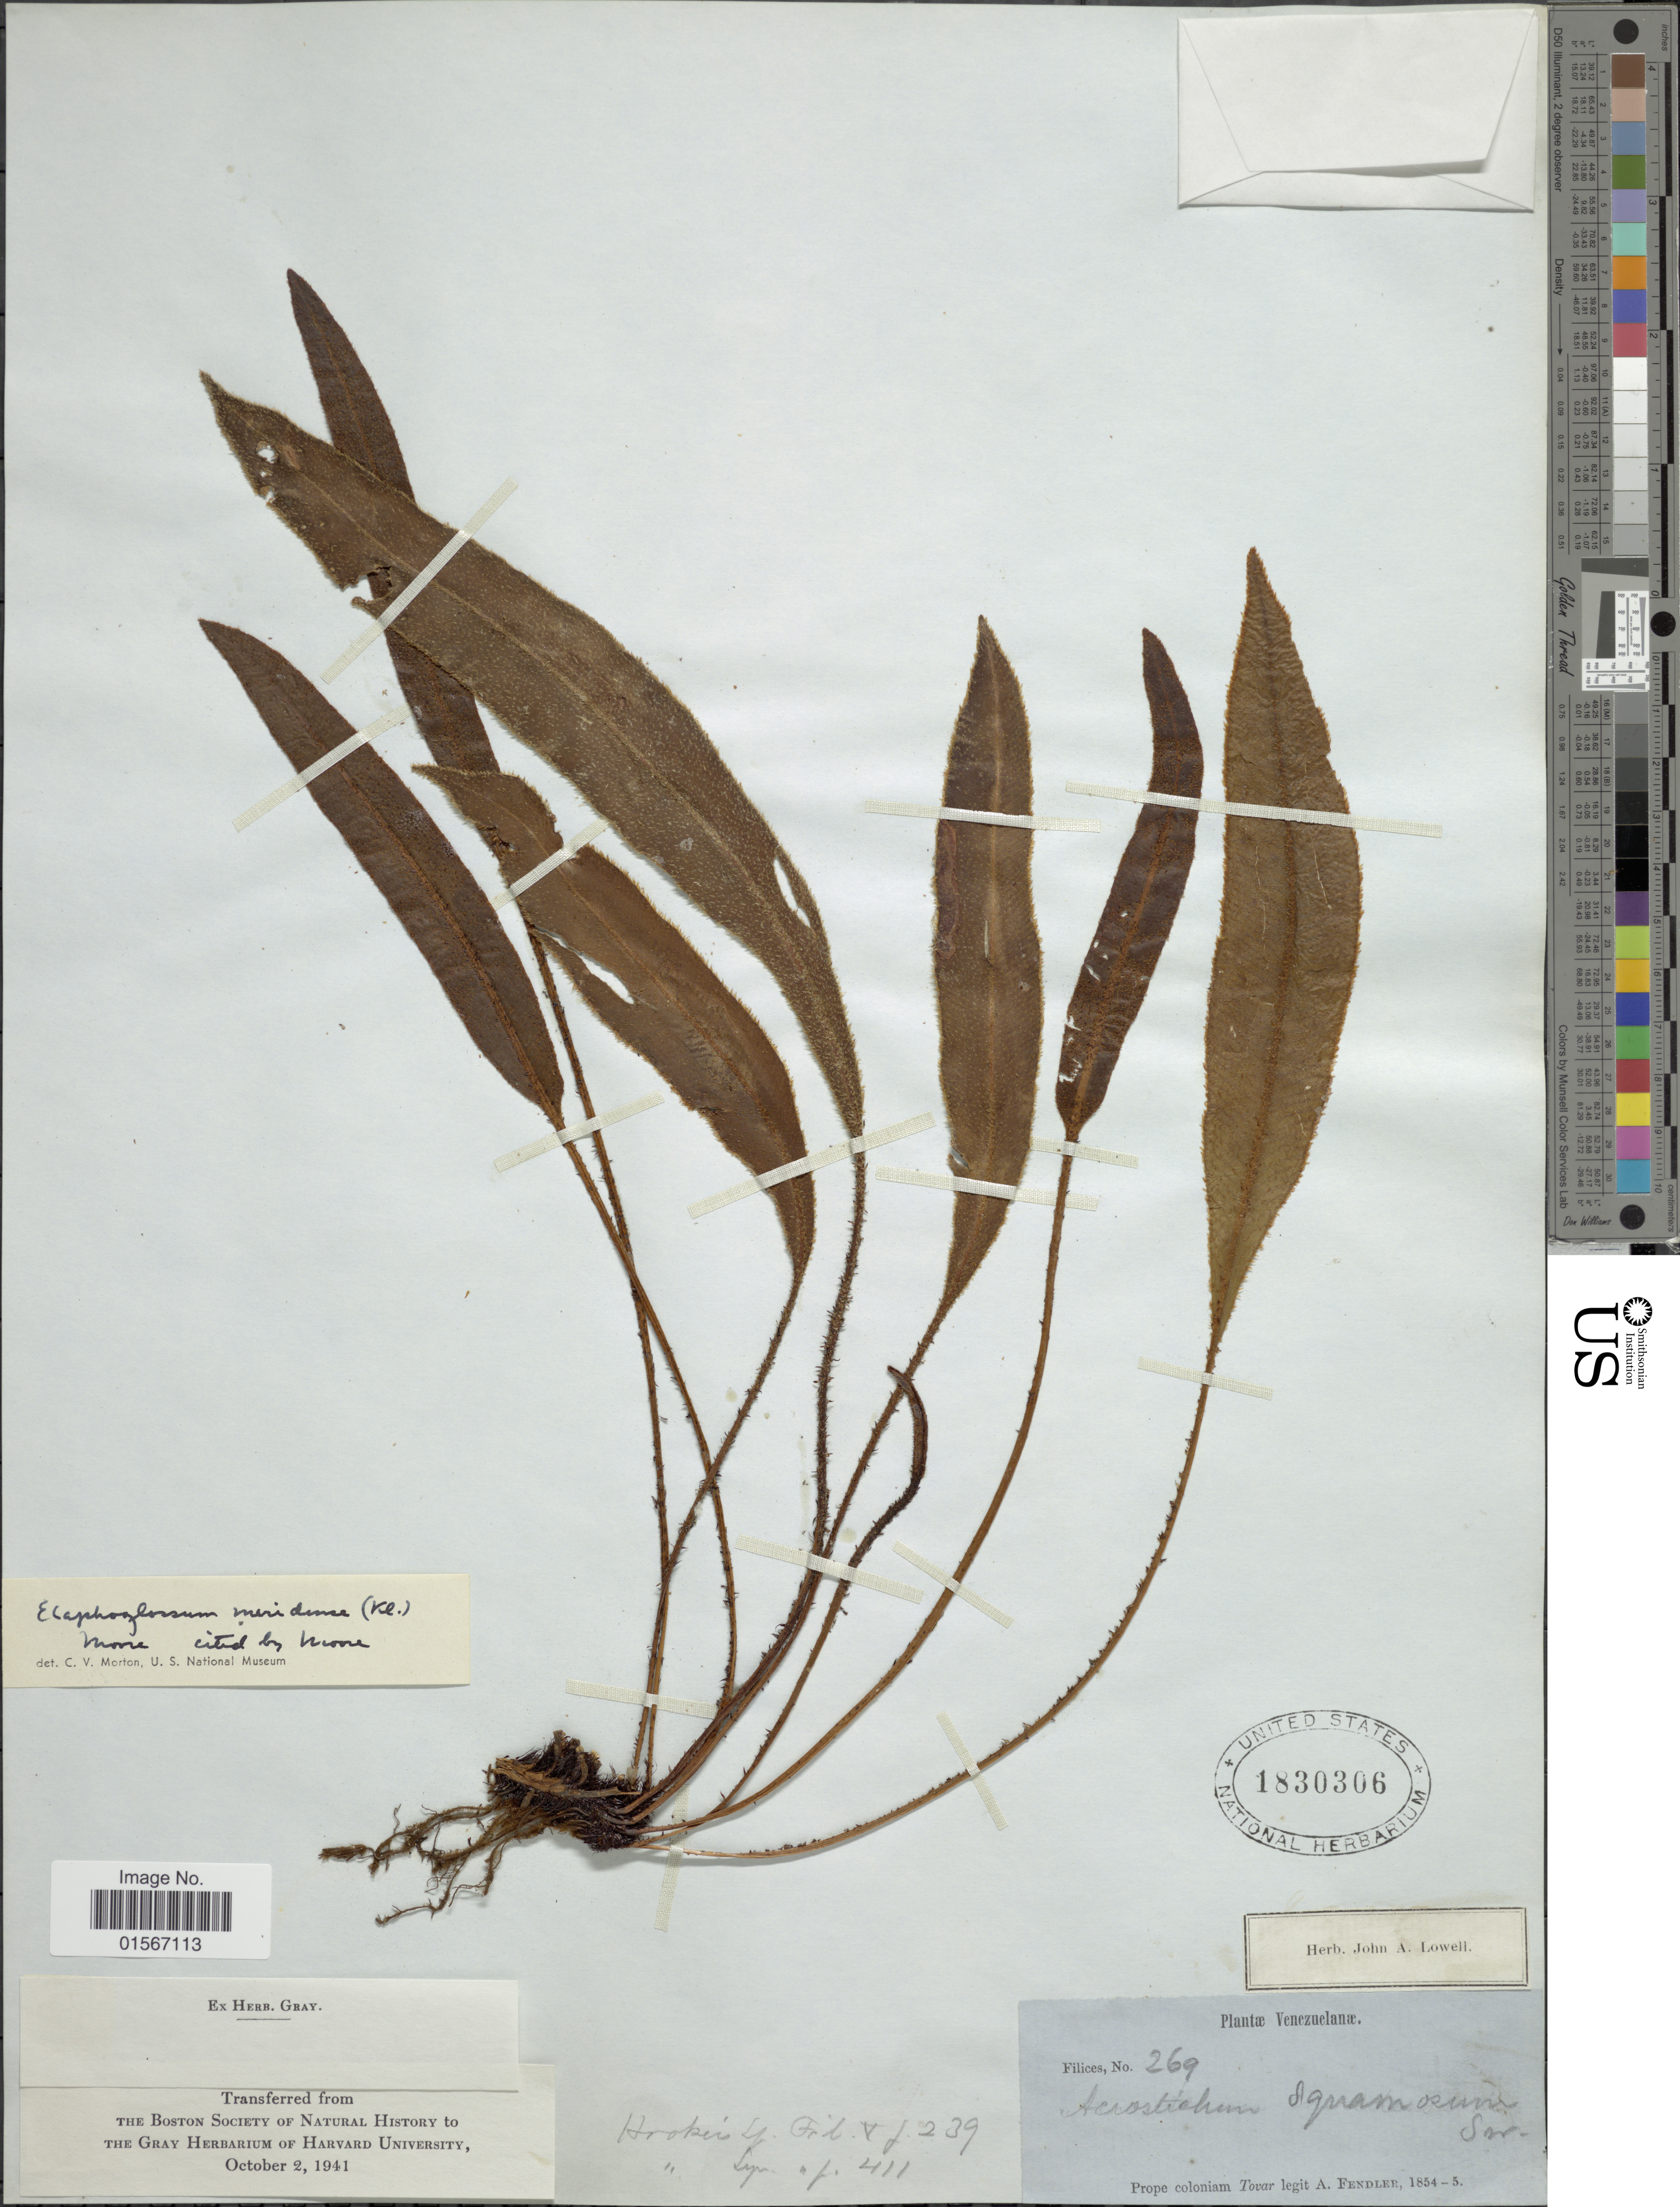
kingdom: Plantae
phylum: Tracheophyta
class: Polypodiopsida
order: Polypodiales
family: Dryopteridaceae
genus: Elaphoglossum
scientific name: Elaphoglossum meridense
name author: (Klotzsch) T. Moore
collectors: A. Fendler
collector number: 269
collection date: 1854/1855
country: Venezuela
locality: Prope coloniam Tovar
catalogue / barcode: US 1830306